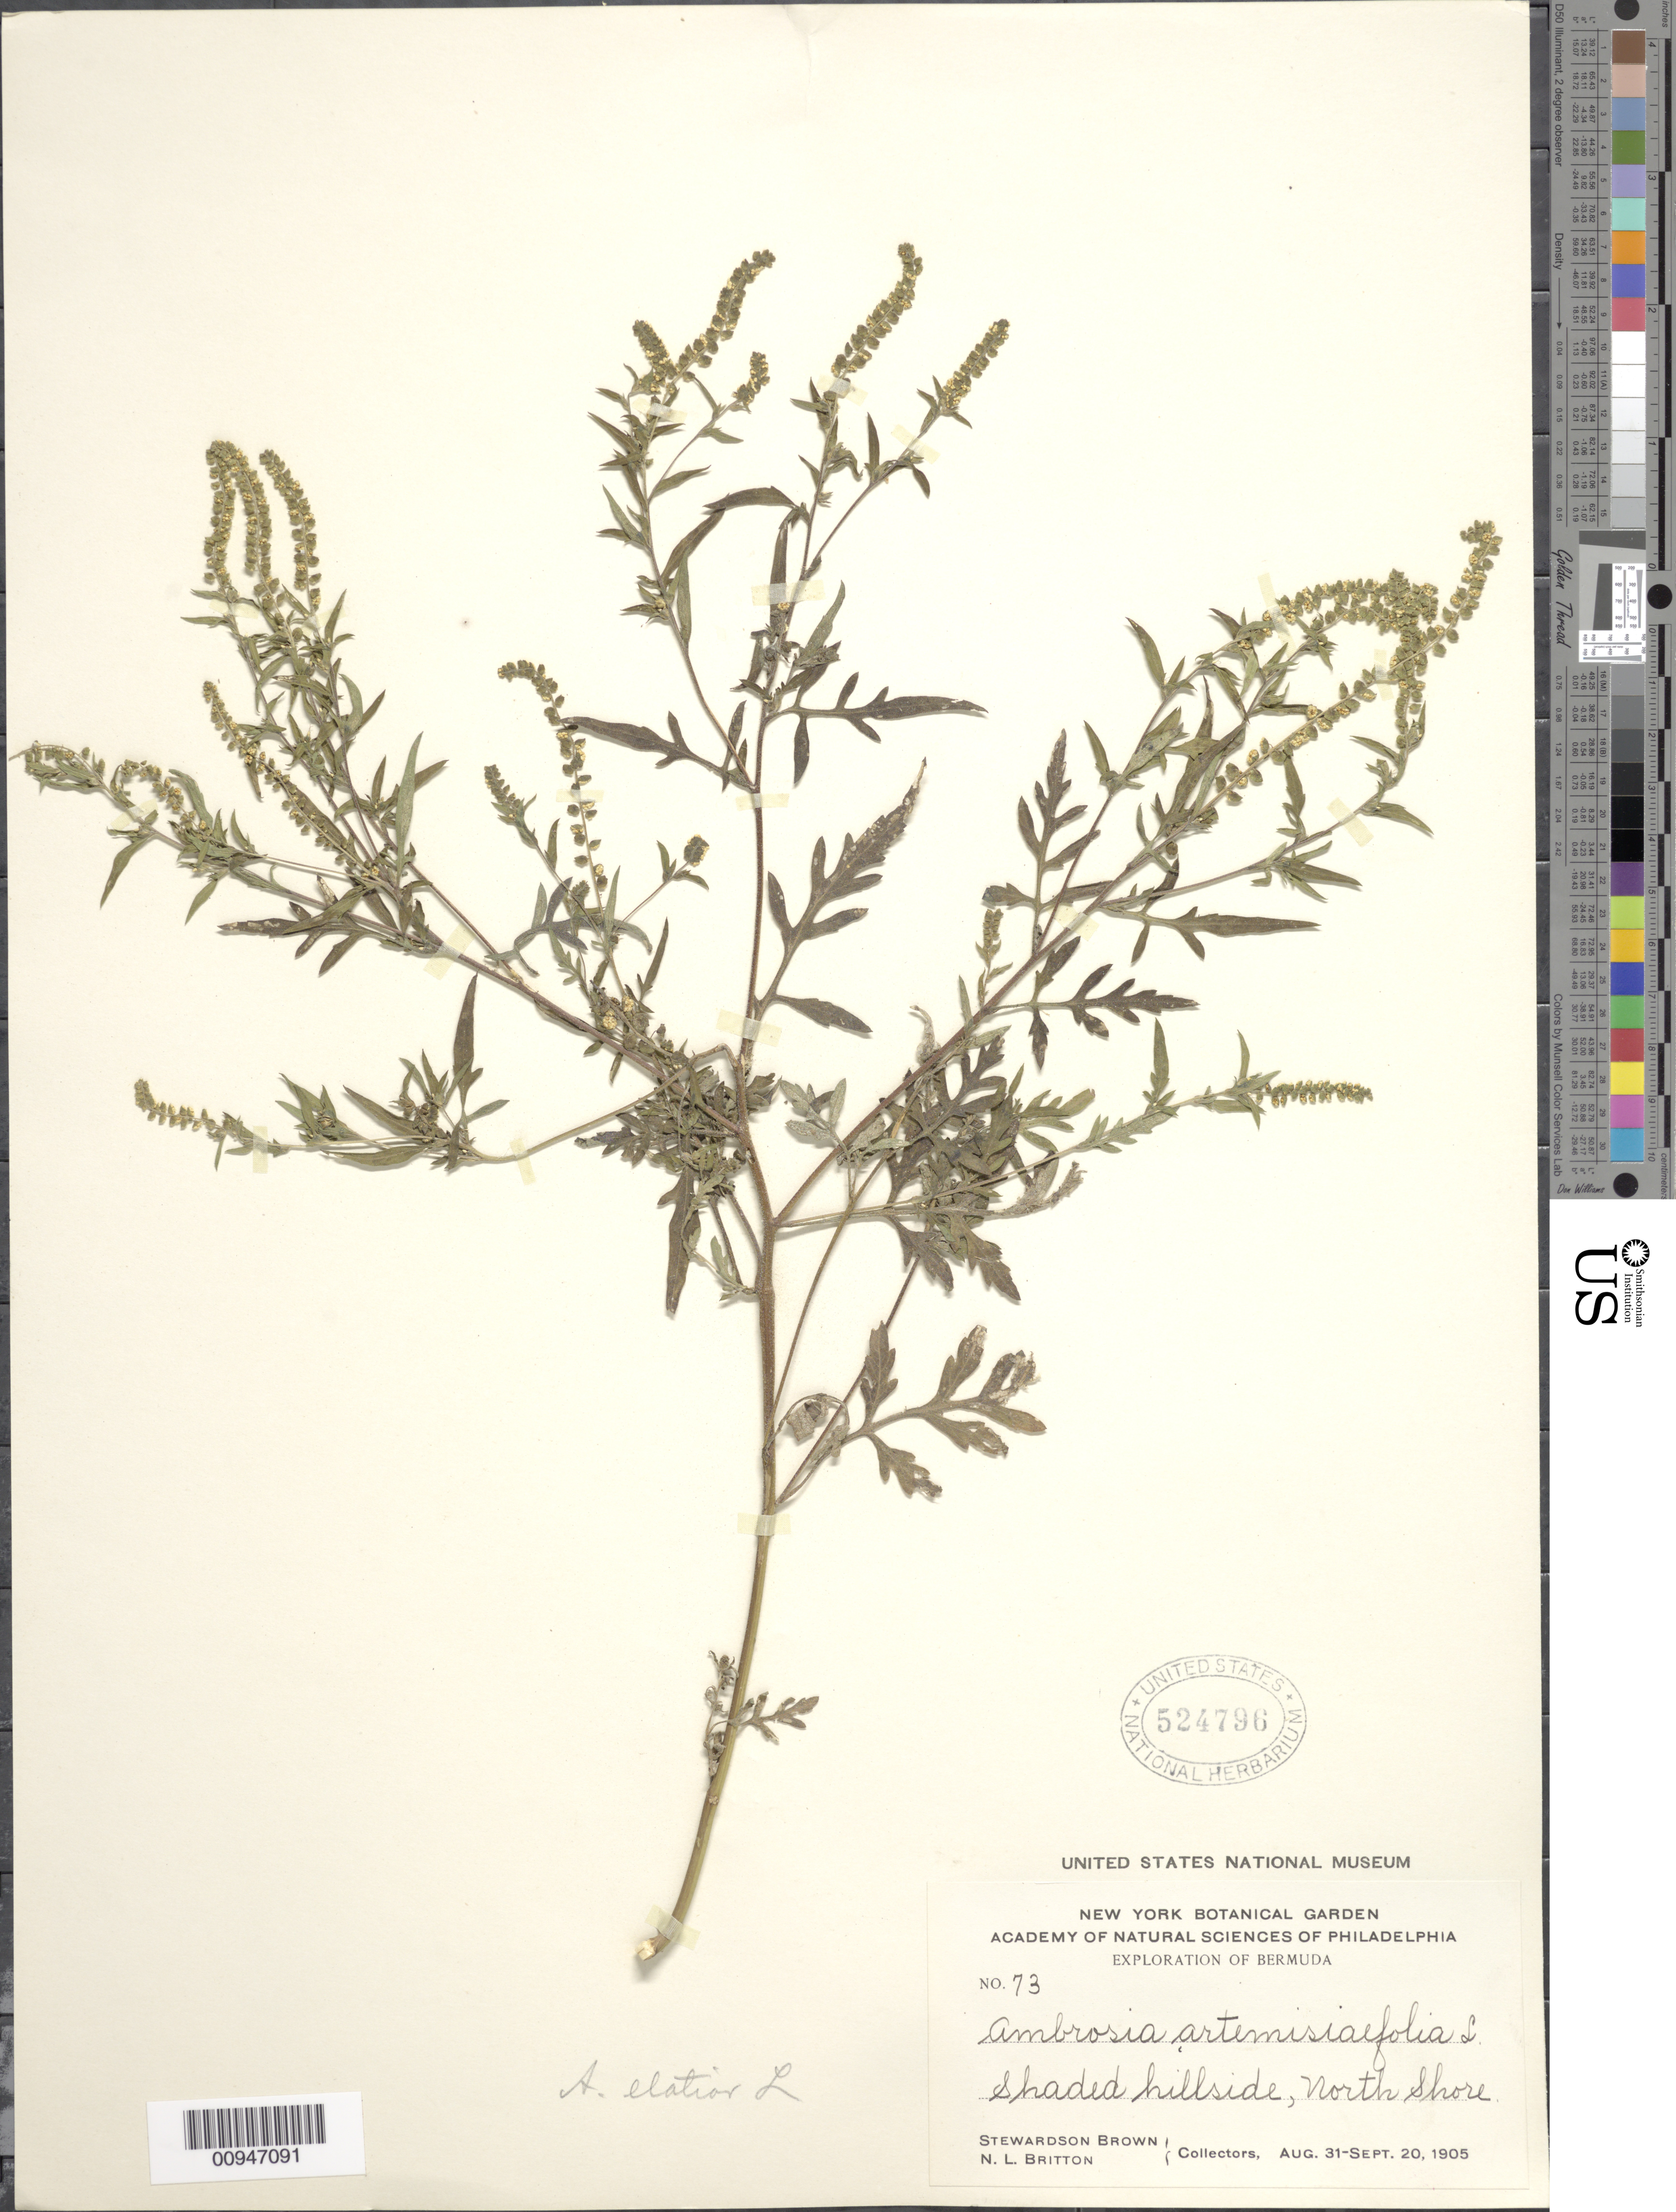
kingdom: Plantae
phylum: Tracheophyta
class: Magnoliopsida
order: Asterales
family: Asteraceae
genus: Ambrosia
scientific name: Ambrosia elatior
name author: L.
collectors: S. Brown & N. Britton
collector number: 73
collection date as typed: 31 Aug 1905 to 20 Sep 1905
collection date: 1905-08-31/1905-09-20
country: Bermuda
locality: North Shore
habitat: Shaded hillside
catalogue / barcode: US 524796